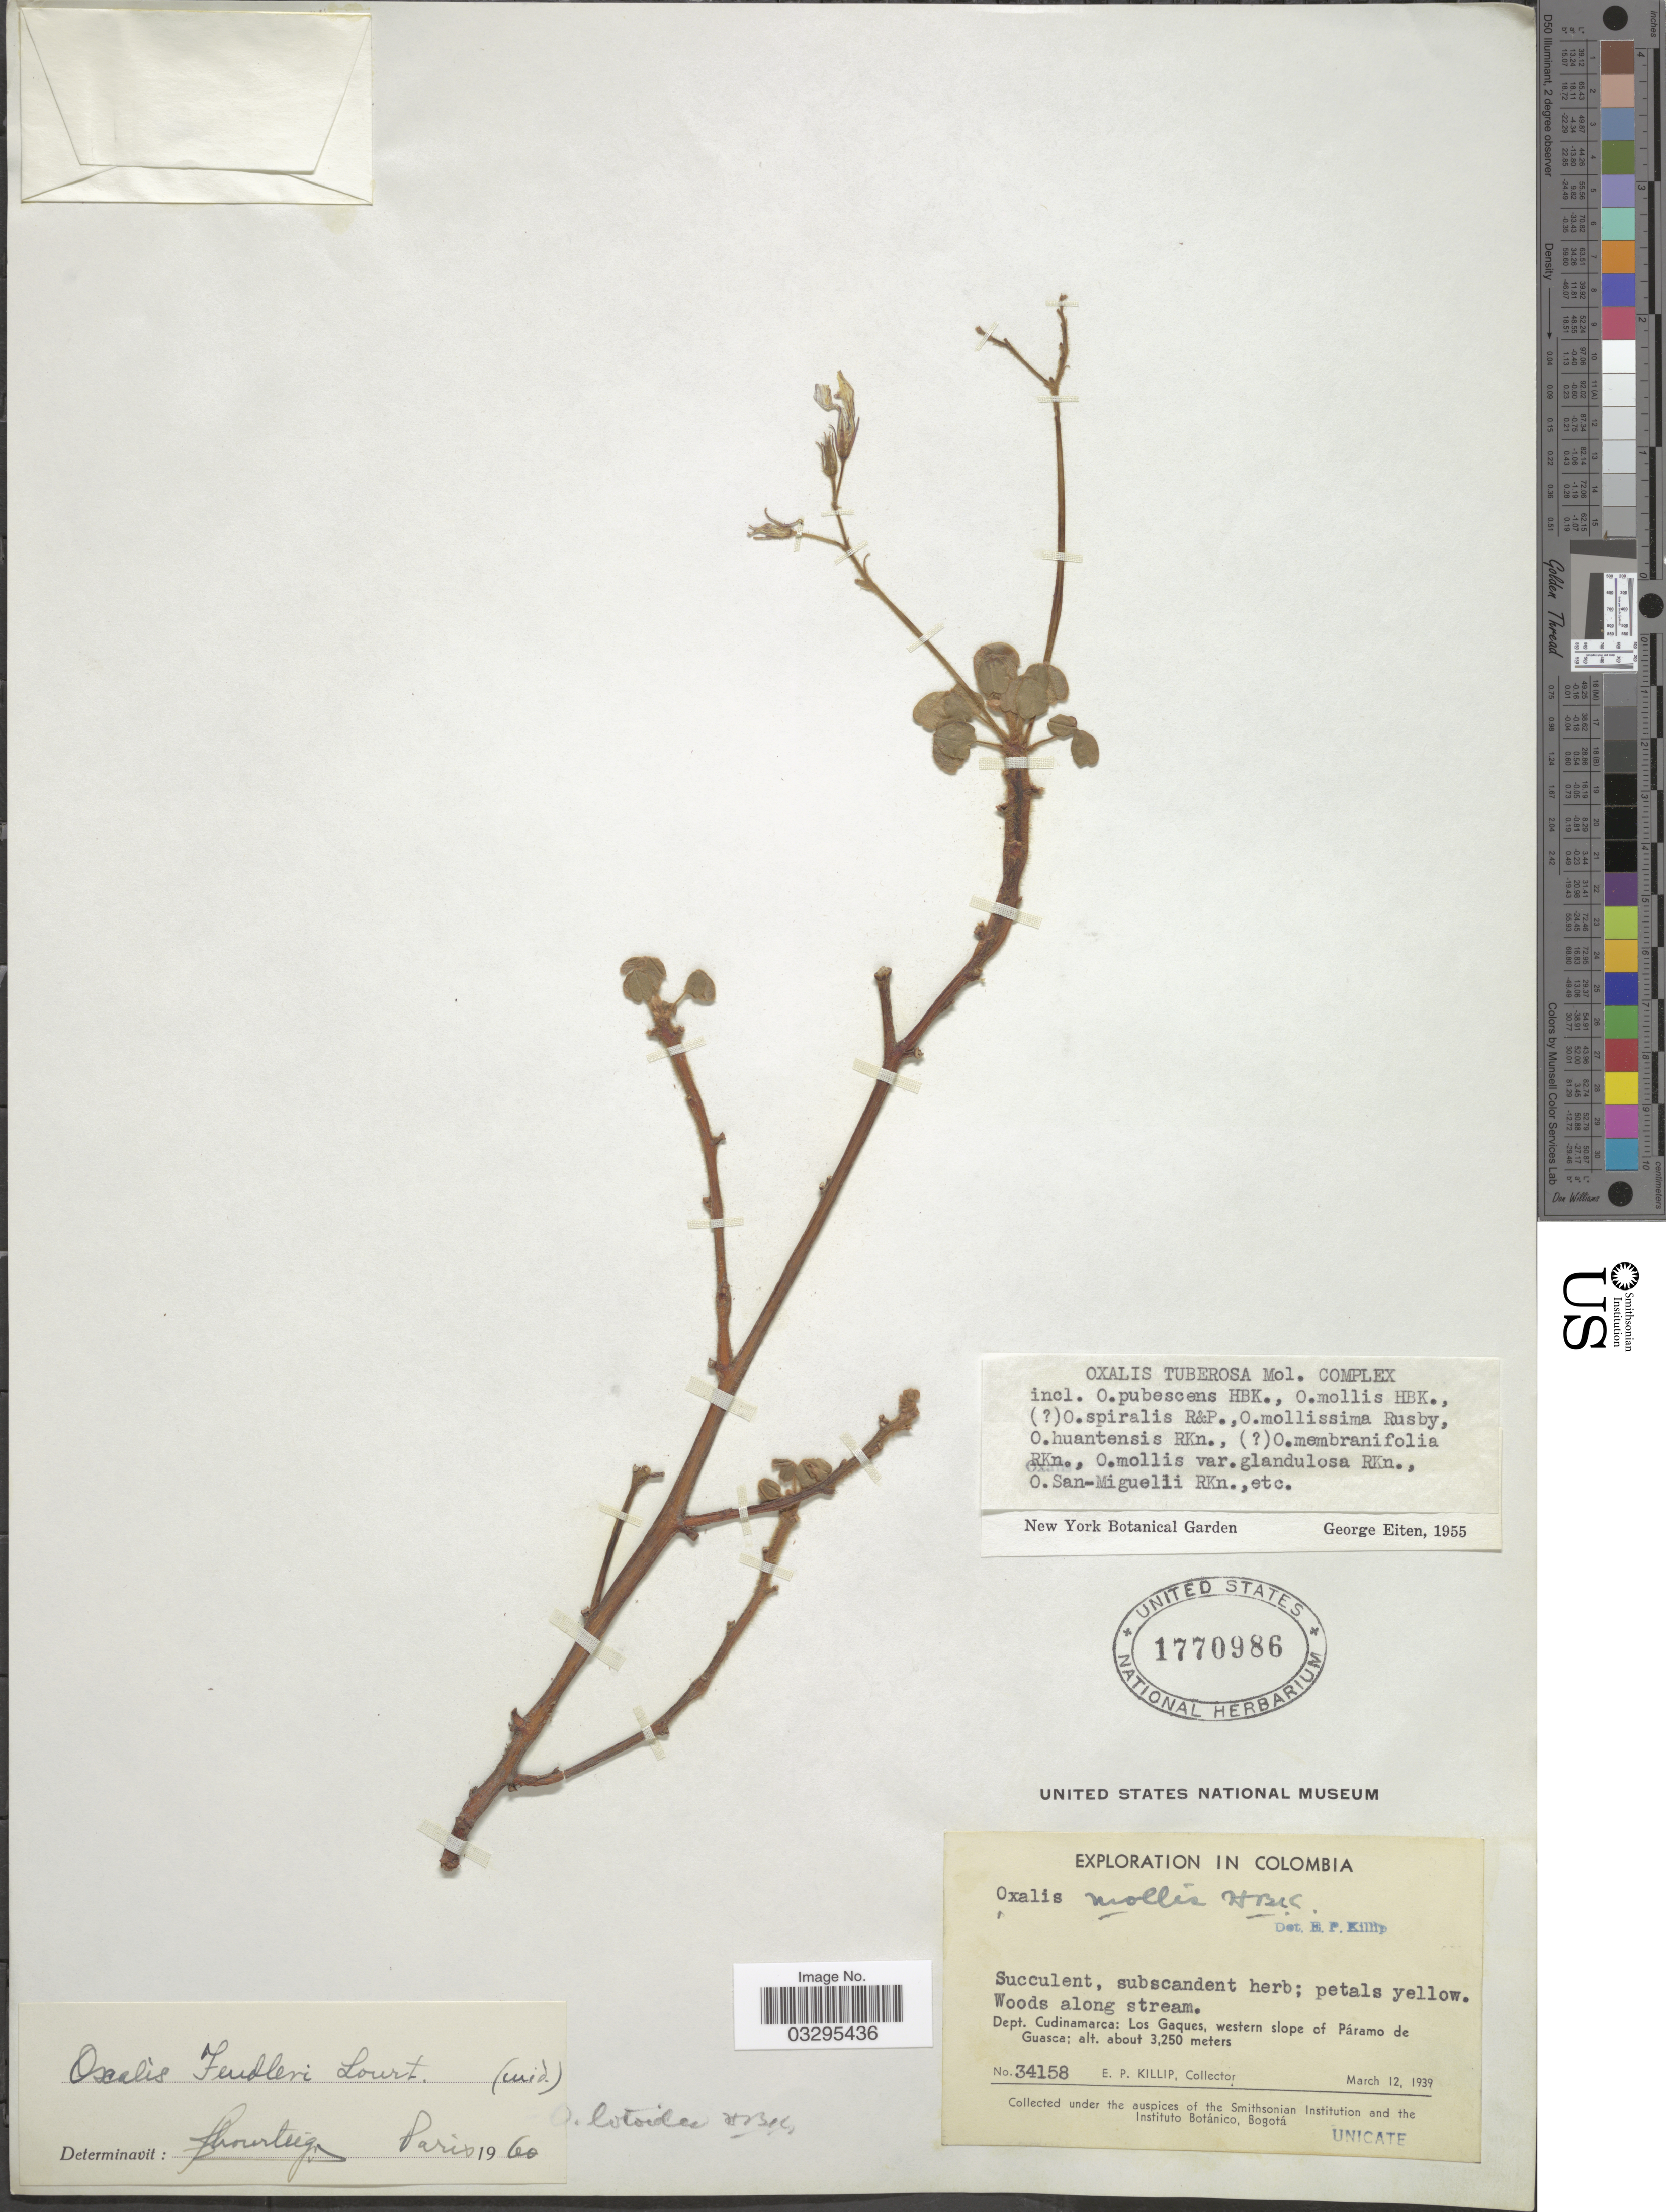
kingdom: Plantae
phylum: Tracheophyta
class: Magnoliopsida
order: Oxalidales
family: Oxalidaceae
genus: Oxalis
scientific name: Oxalis fendleri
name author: Lourteig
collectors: E. P. Killip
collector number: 34158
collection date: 1939-03-12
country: Colombia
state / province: Cundinamarca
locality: Dept. Cundinamarca: Los Gaques, western slope of Páramo de Guasca.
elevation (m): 3250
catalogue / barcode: US 1770986